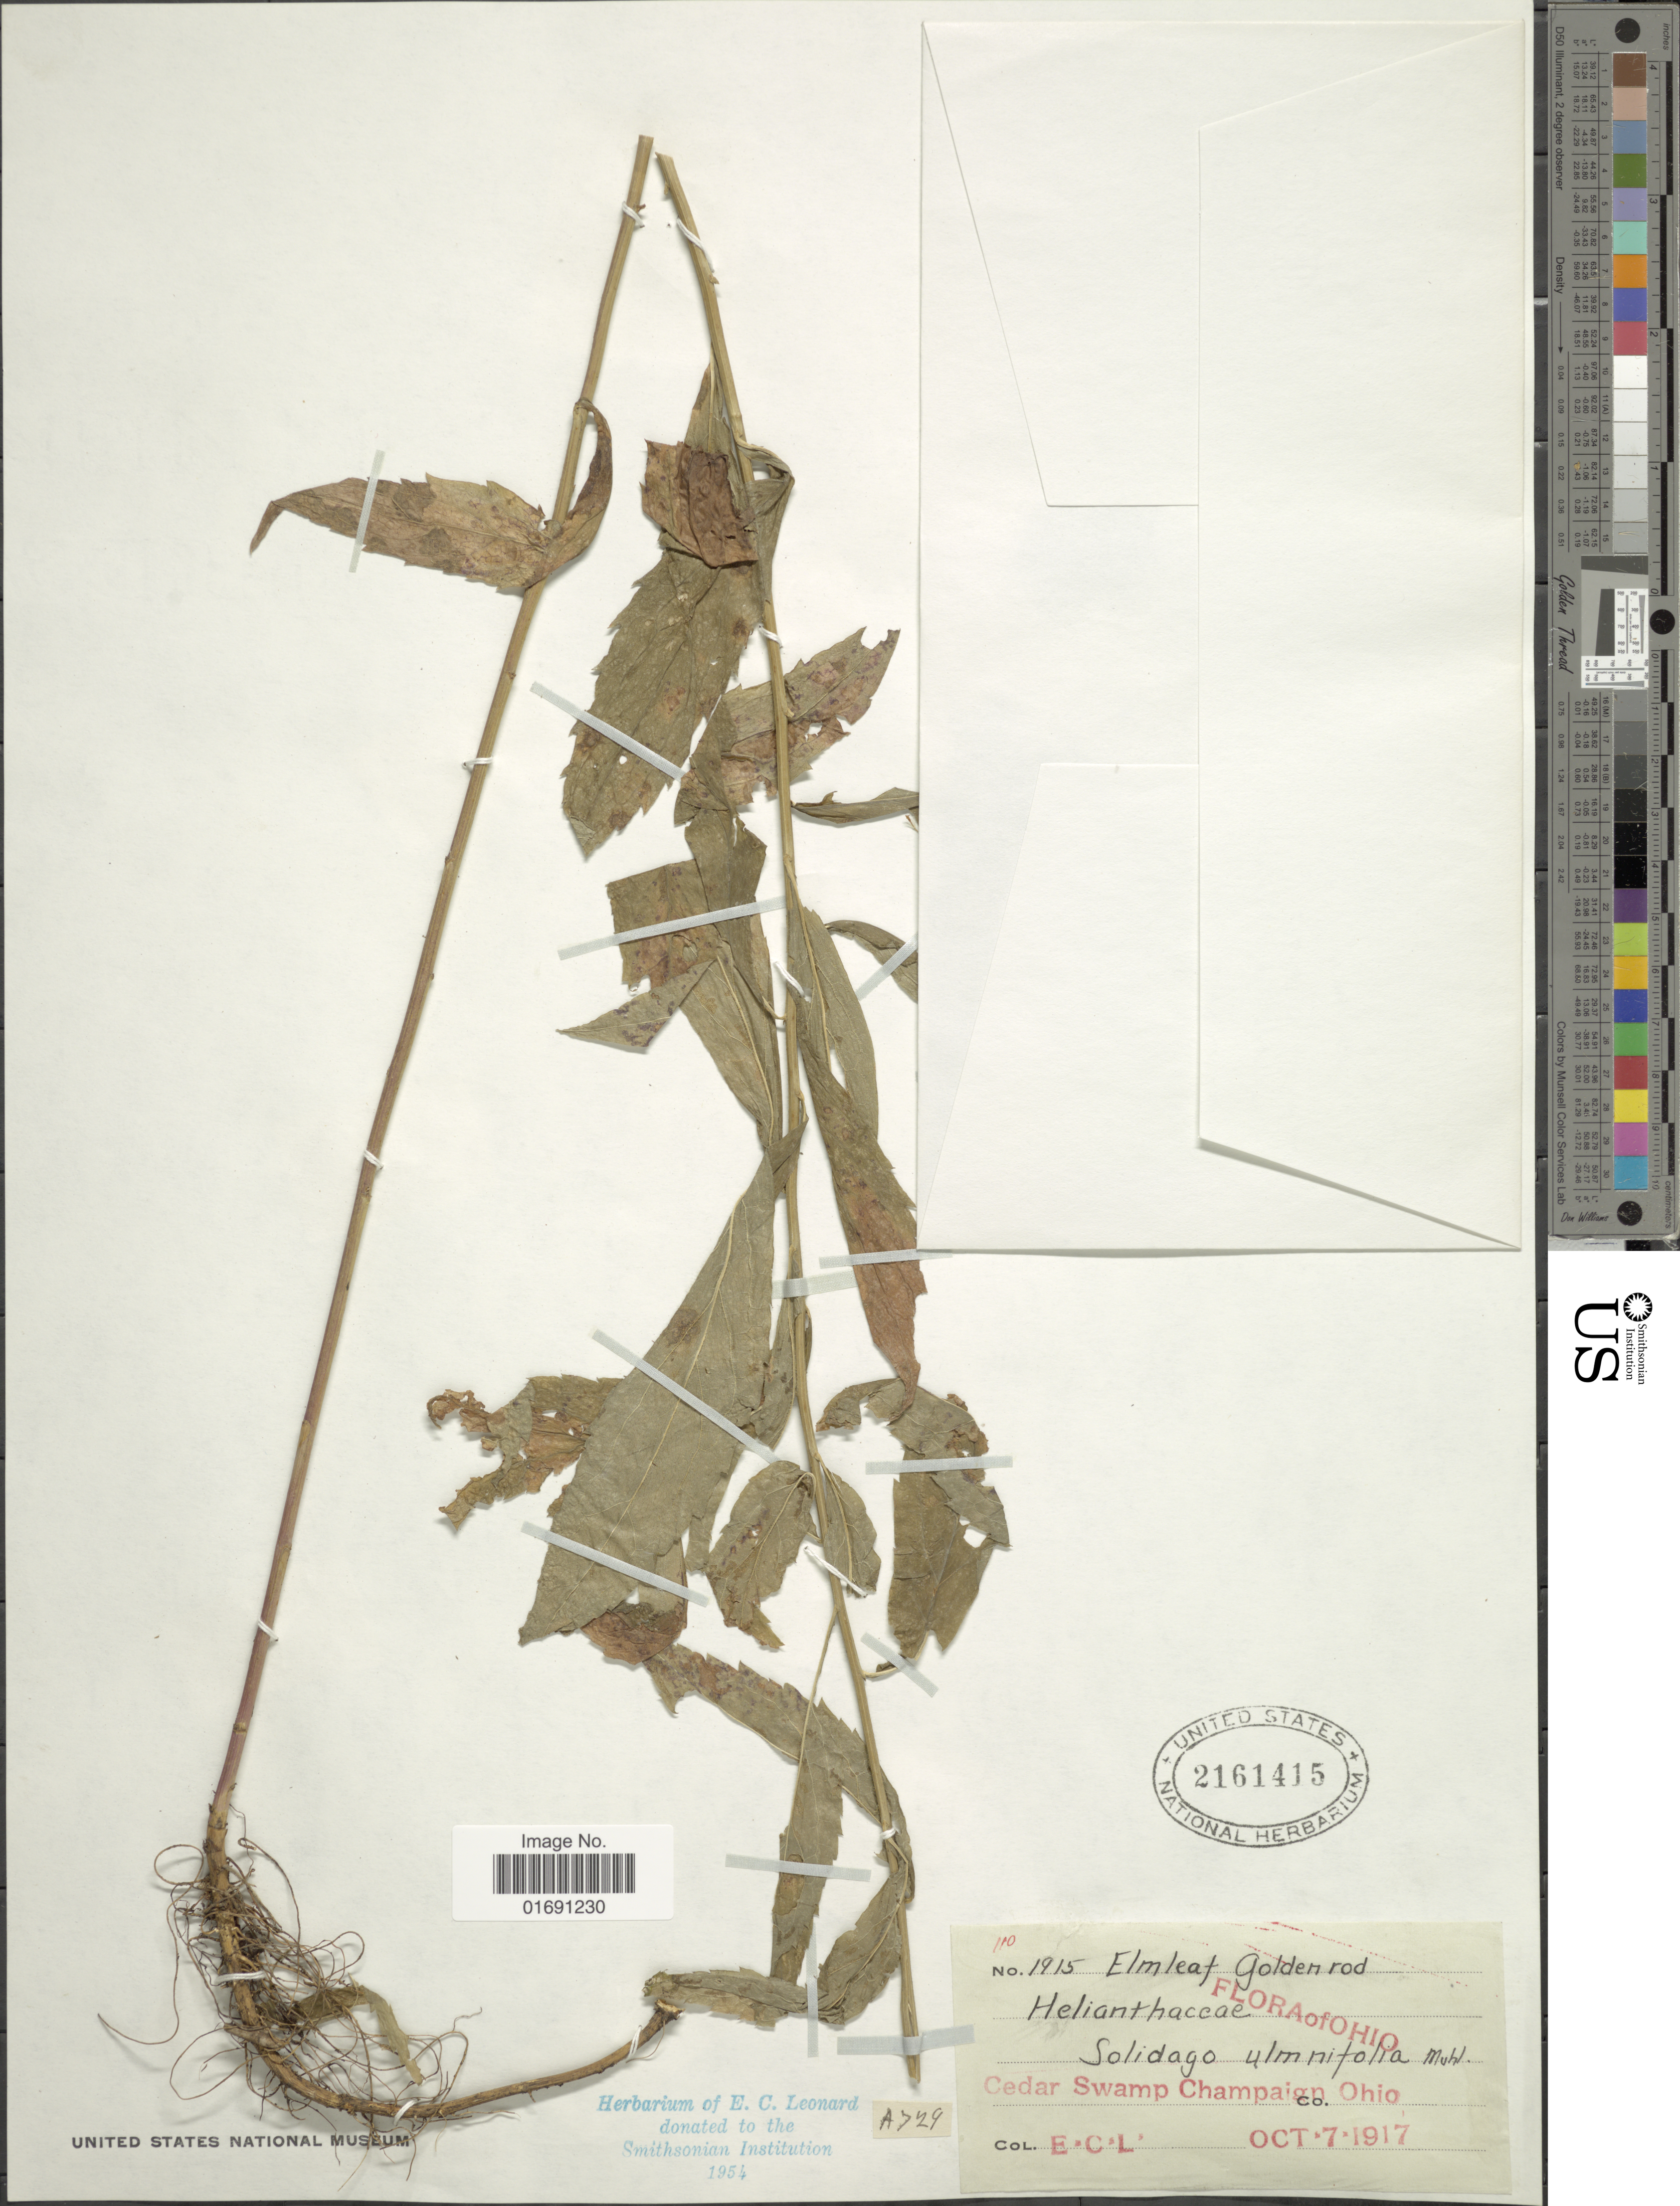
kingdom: Plantae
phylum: Tracheophyta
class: Magnoliopsida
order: Asterales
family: Asteraceae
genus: Solidago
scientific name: Solidago ulmifolia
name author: Muhl. ex Willd.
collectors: E. C. Leonard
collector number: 1915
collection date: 1917-10-07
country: United States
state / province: Ohio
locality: Cedar, Swamp Champaign Co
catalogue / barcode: US 2161415